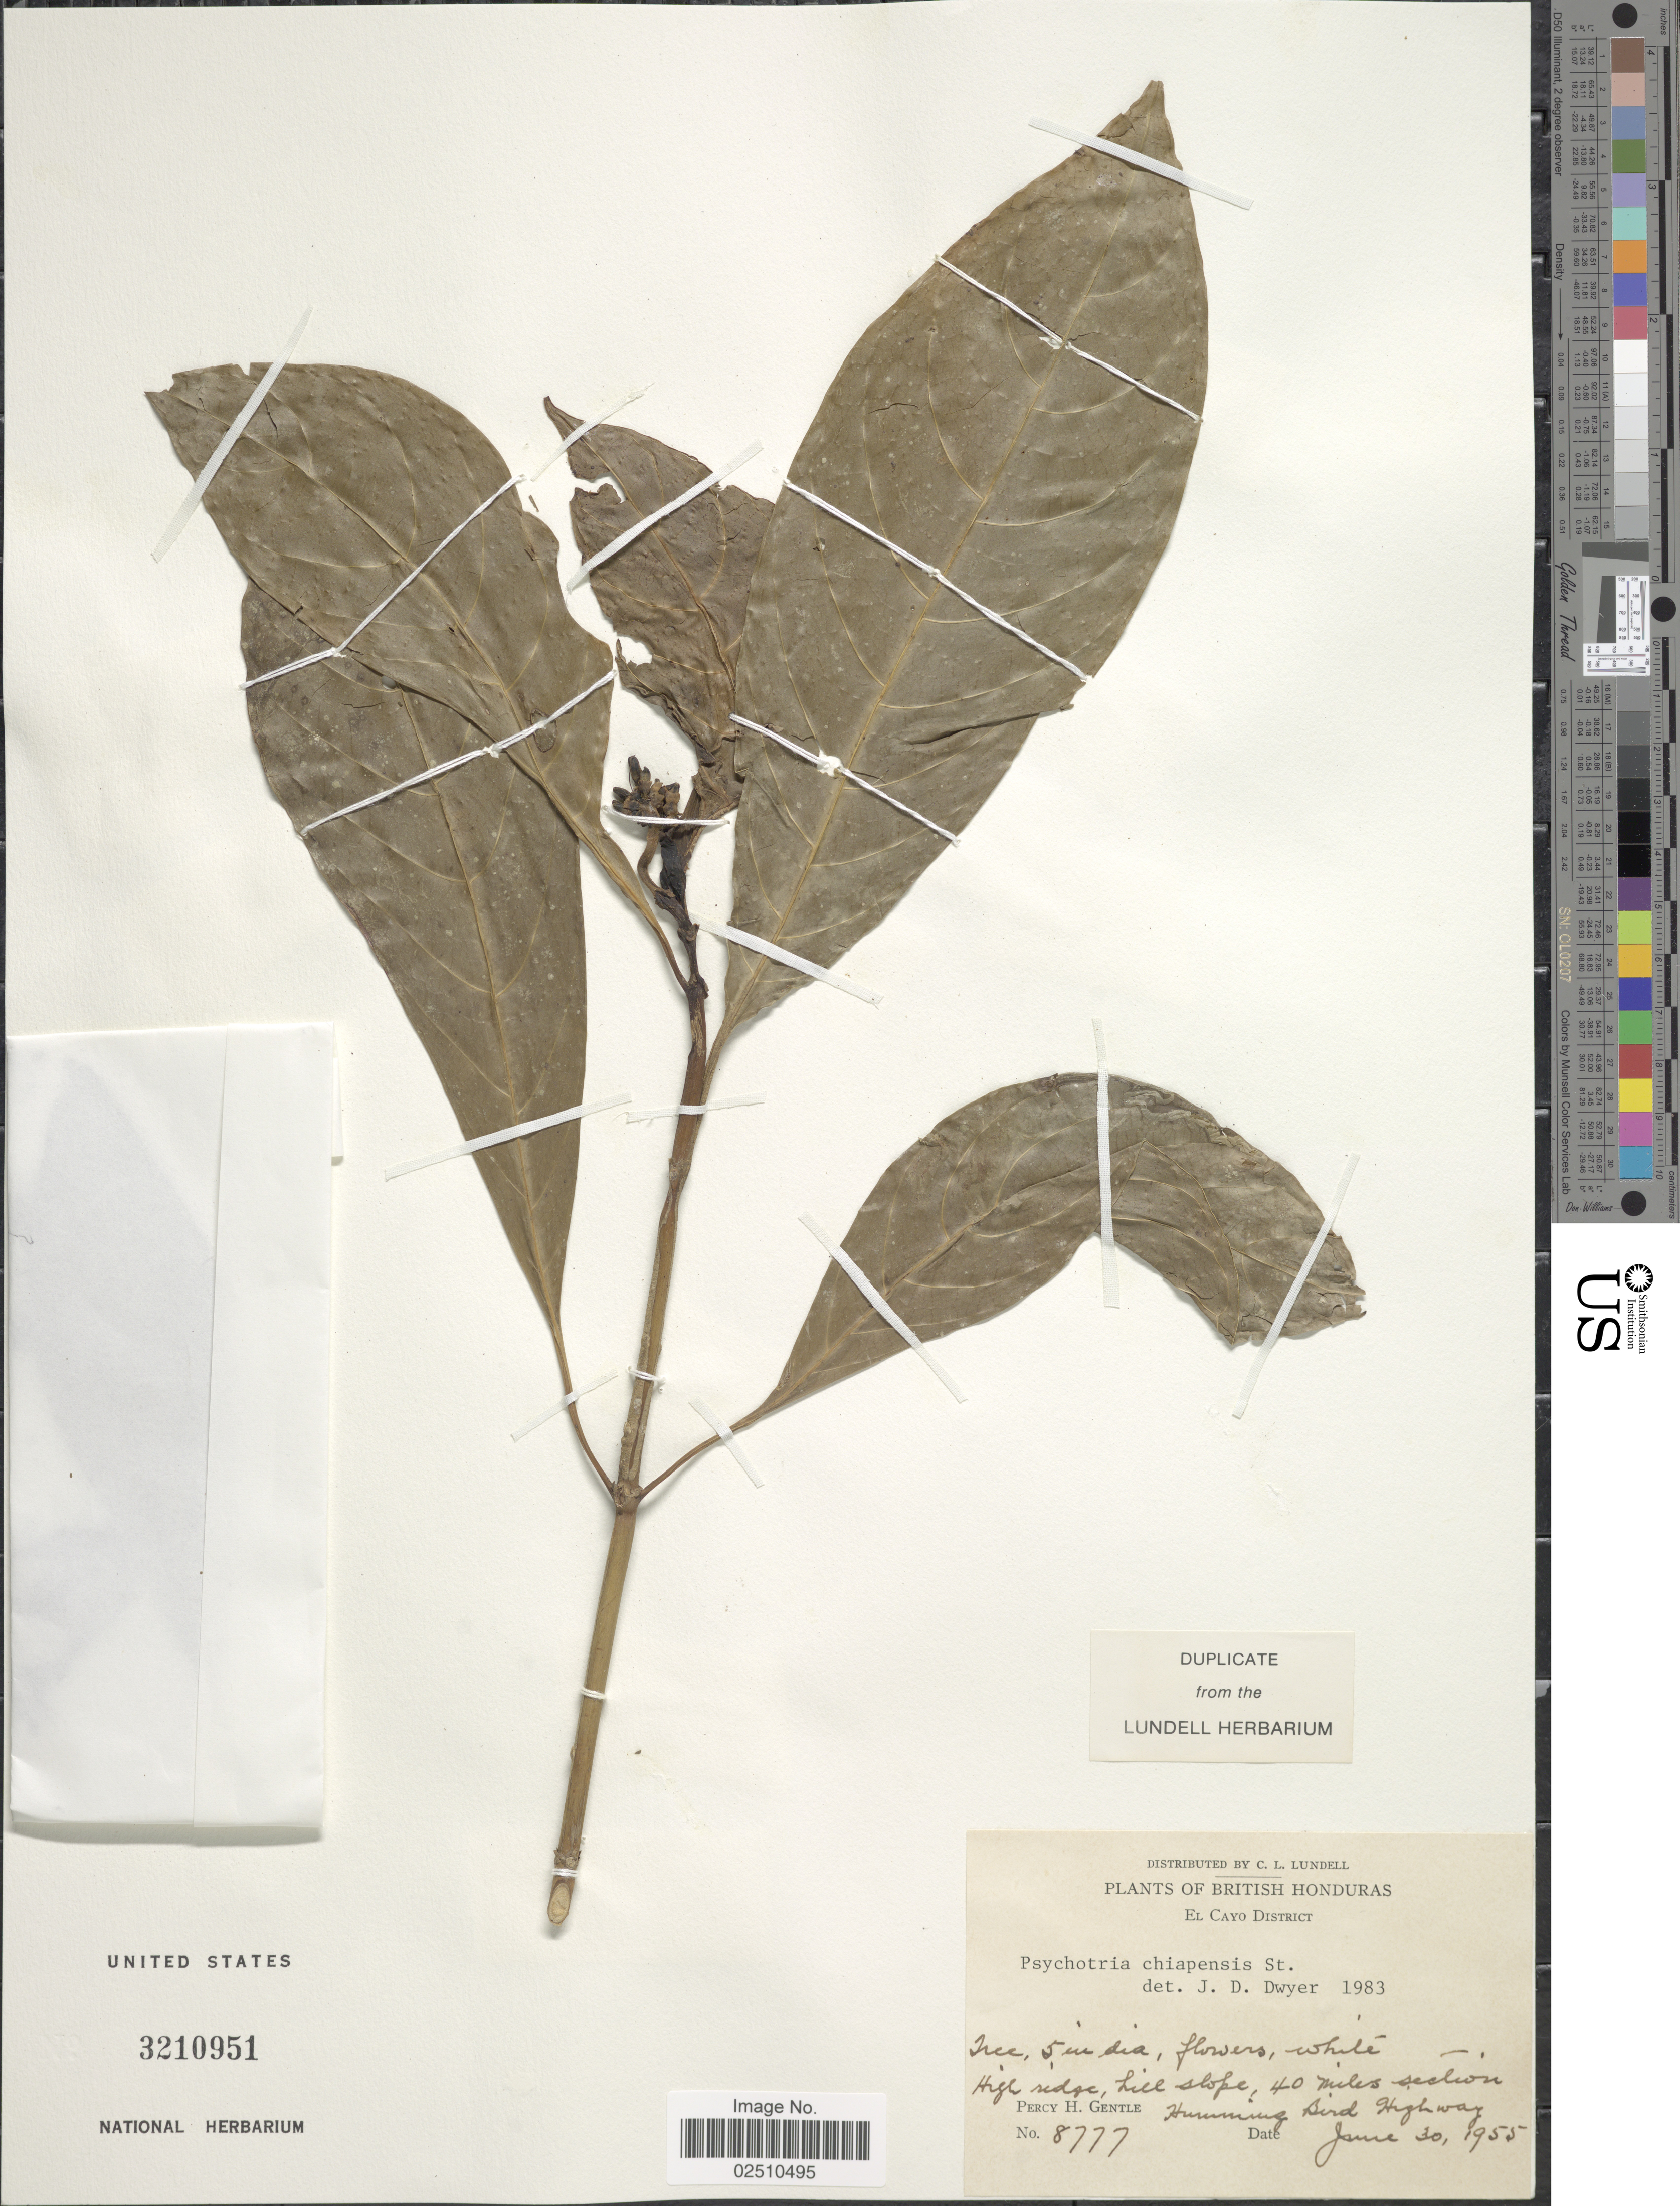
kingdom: Plantae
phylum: Tracheophyta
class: Magnoliopsida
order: Gentianales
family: Rubiaceae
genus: Psychotria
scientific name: Psychotria chiapensis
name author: Standl.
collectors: P. H. Gentle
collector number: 8777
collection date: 1955-06-30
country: Belize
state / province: Cayo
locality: British Honduras, hill slope, 40 miles section, Humming Bird Highway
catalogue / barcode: US 3210951